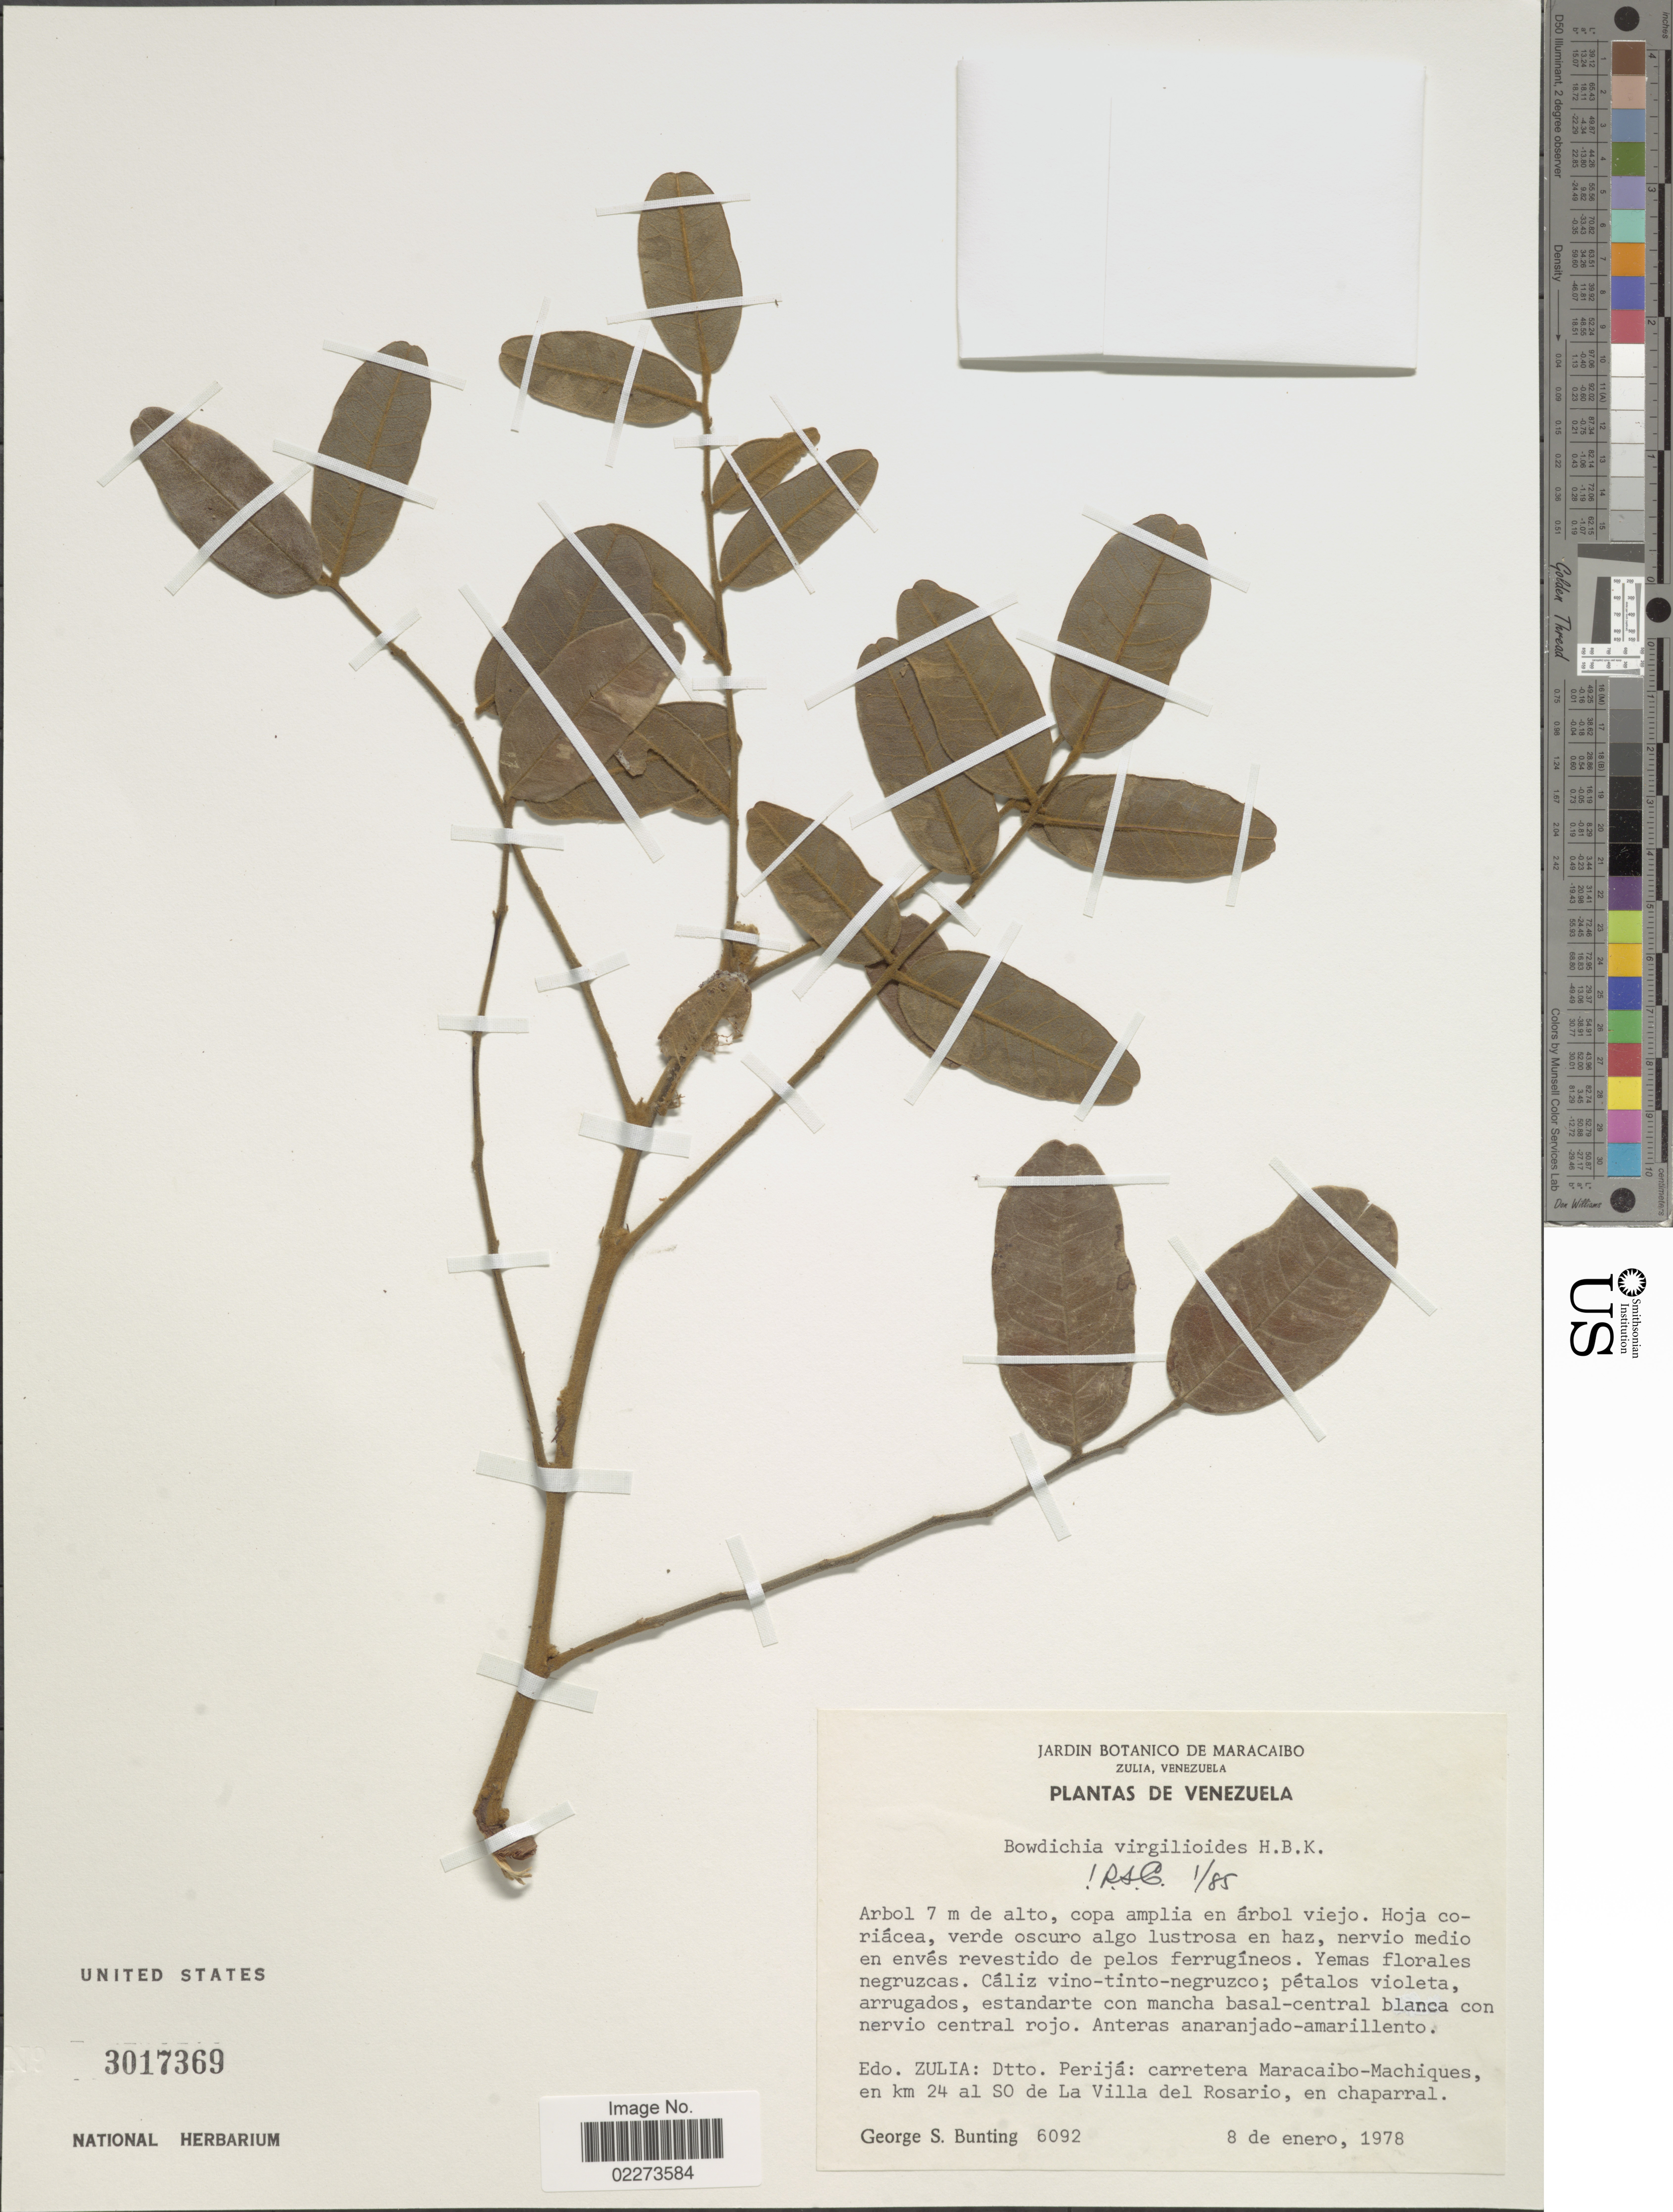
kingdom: Plantae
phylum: Tracheophyta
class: Magnoliopsida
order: Fabales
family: Fabaceae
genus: Bowdichia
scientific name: Bowdichia virgilioides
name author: Kunth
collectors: G. S. Bunting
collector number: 6092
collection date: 1978-01-08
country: Venezuela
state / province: Zulia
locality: Dtto. Perija: Carretera Maracaibo-Machiques, en km 24 al SO de La Villa del Rosario, en chaparral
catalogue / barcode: US 3017369